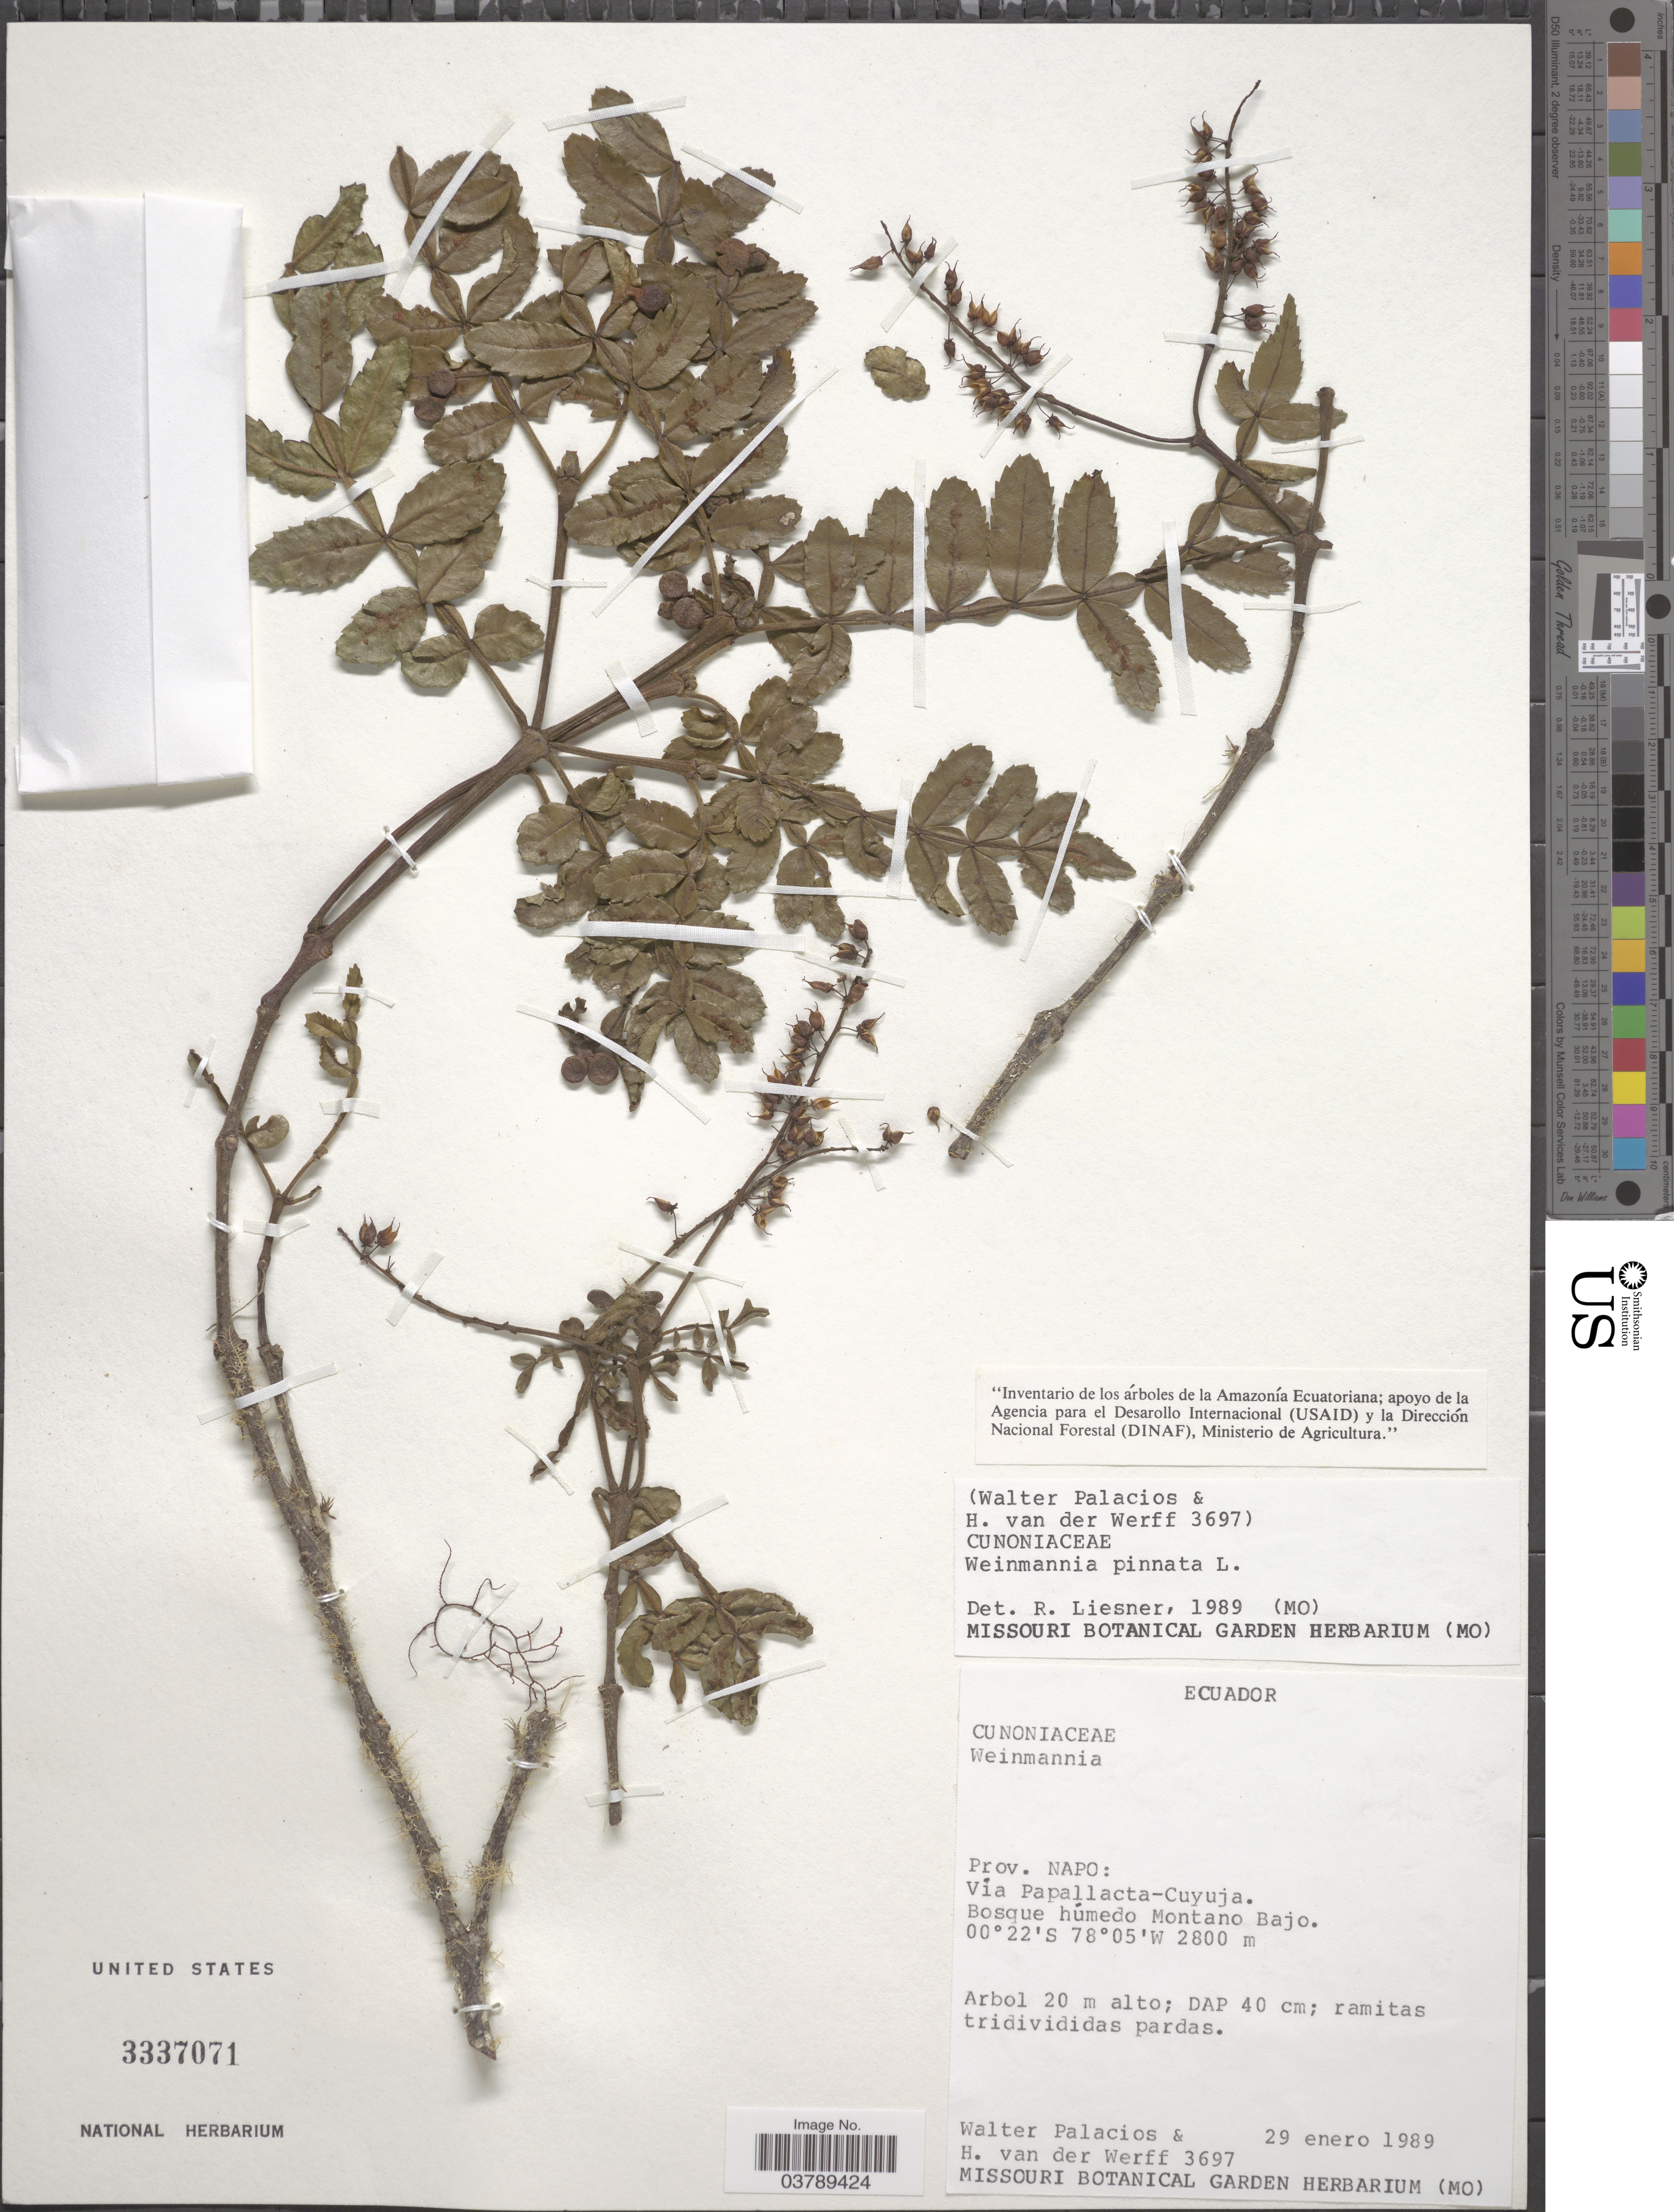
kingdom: Plantae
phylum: Tracheophyta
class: Magnoliopsida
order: Oxalidales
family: Cunoniaceae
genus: Weinmannia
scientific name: Weinmannia pinnata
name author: L.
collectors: W. Palacios & H. van der Werff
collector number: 3697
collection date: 1989-01-29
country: Ecuador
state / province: Napo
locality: Via Papallacta- Cuyuja. Bosque húmedo Montano Bajo.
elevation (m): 2800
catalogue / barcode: US 3337071